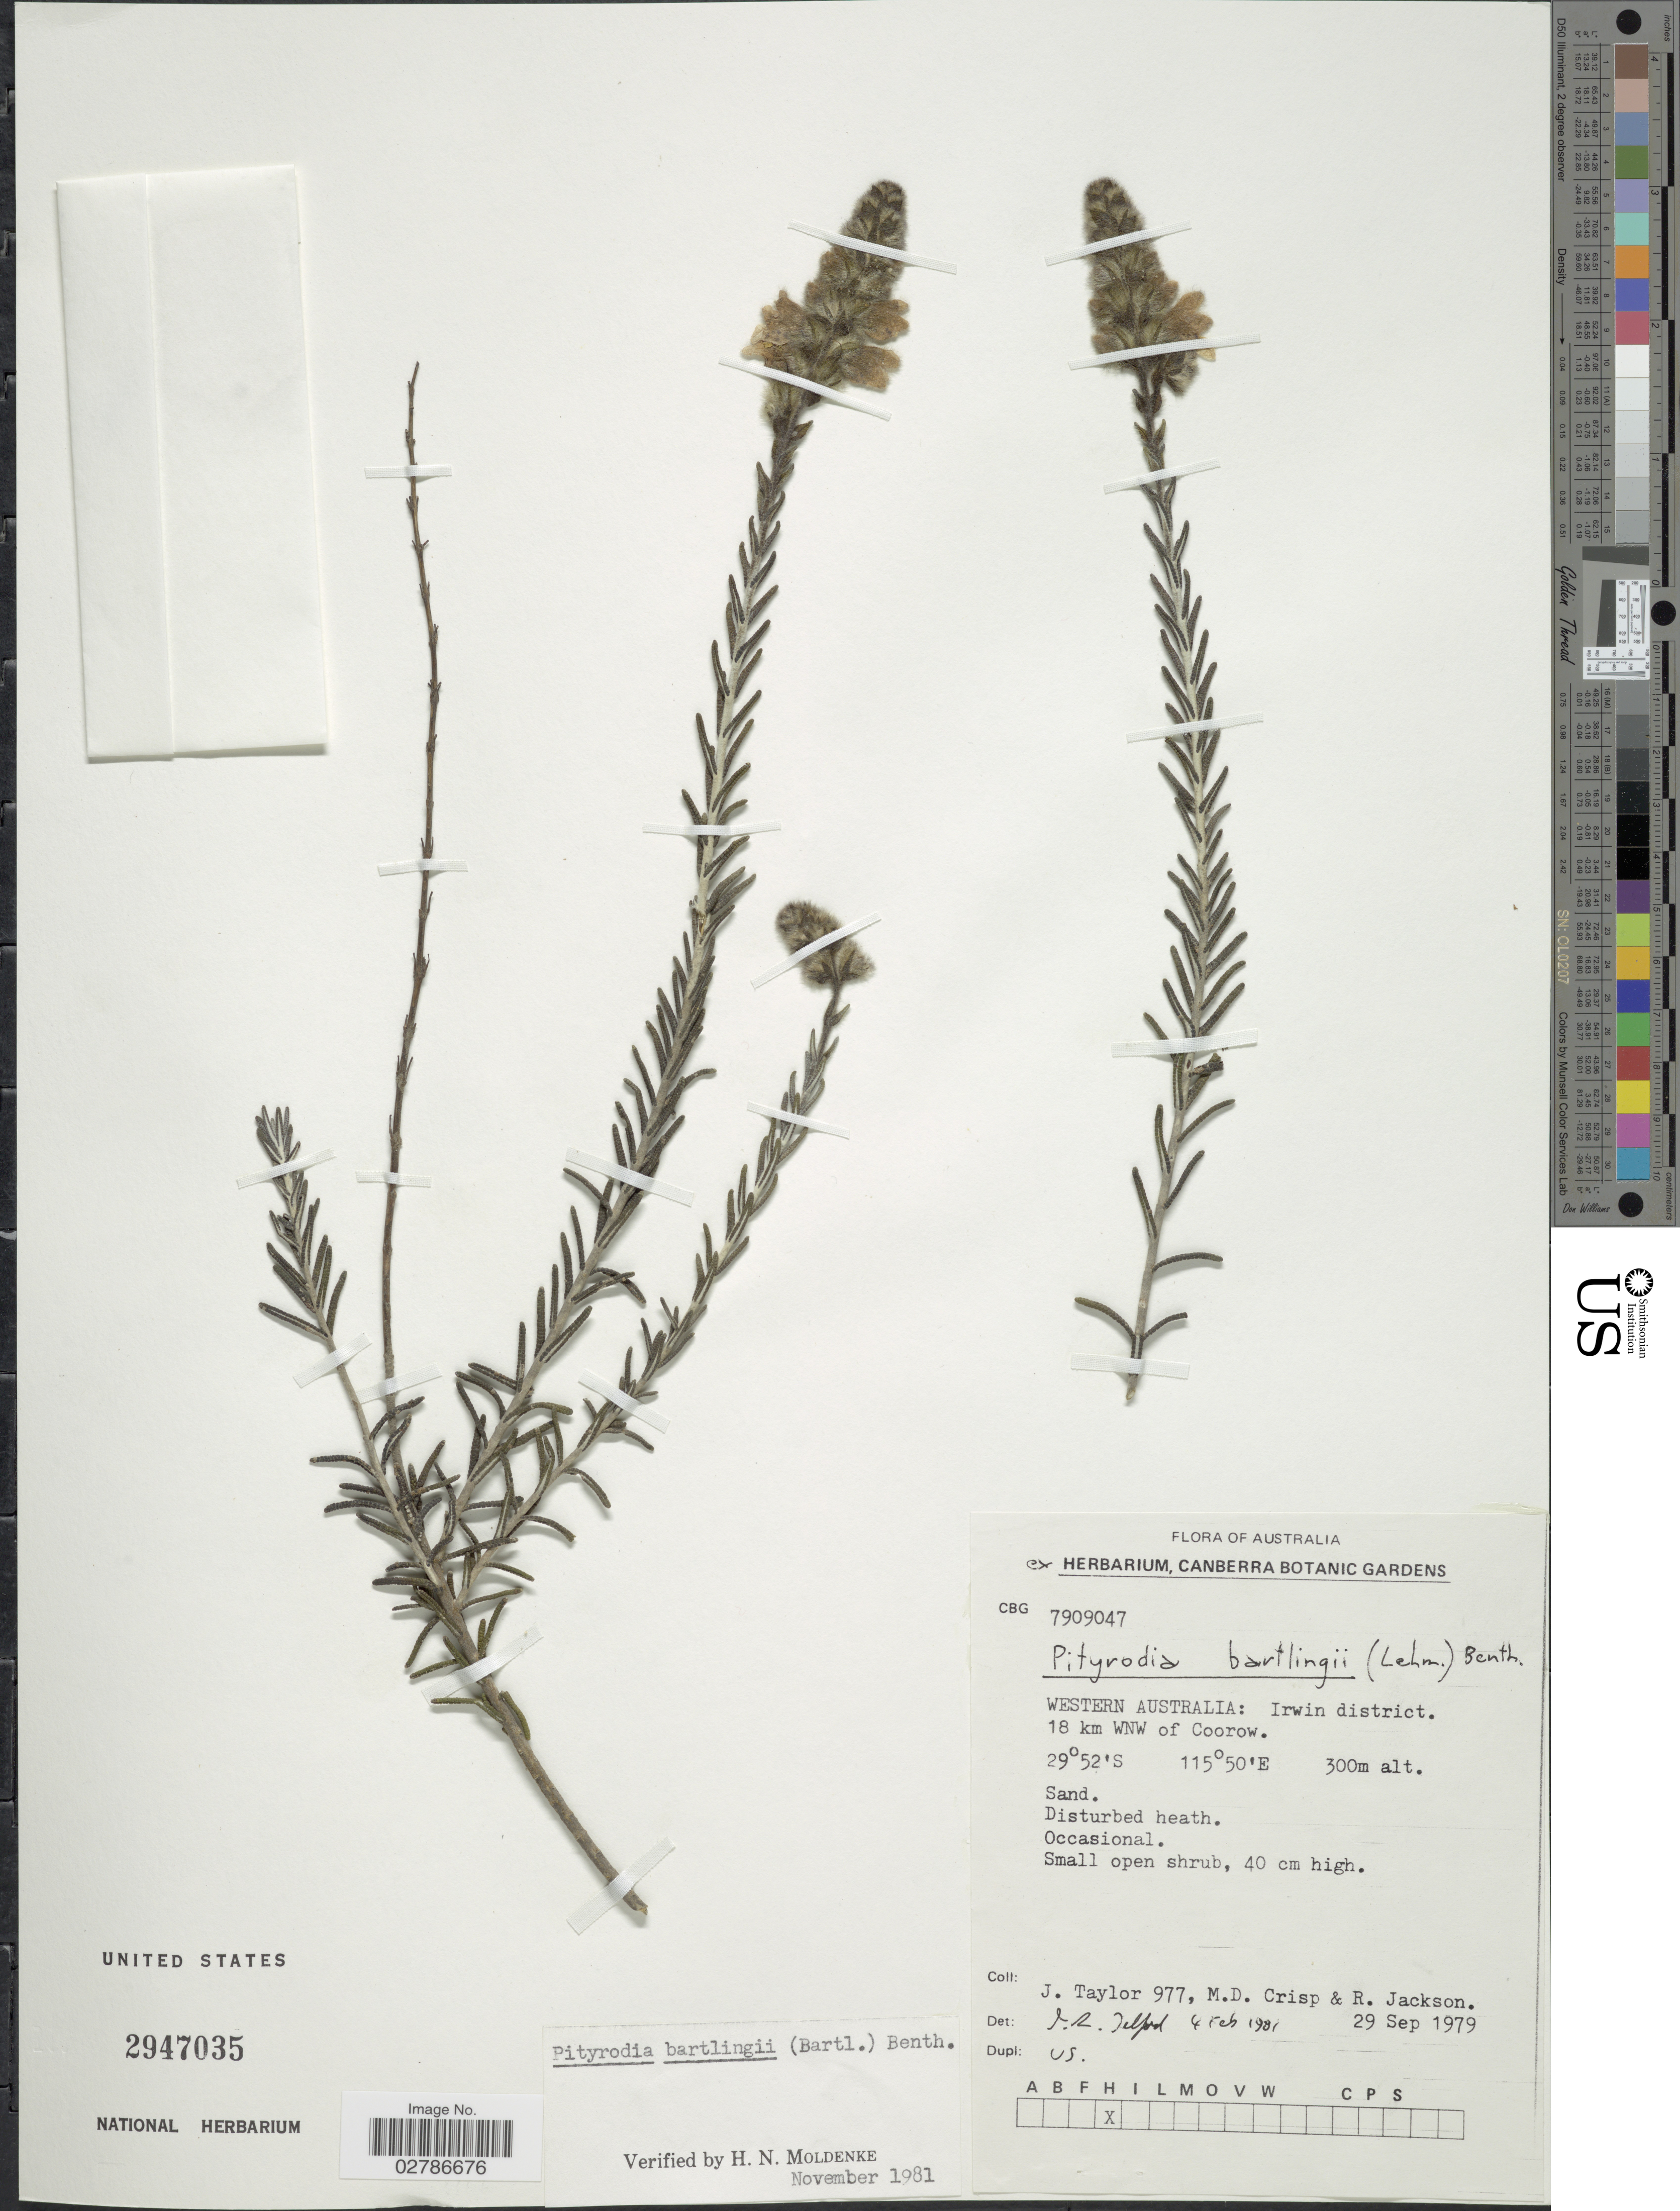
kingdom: Plantae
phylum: Tracheophyta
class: Magnoliopsida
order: Lamiales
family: Lamiaceae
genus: Pityrodia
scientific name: Pityrodia bartlingii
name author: (Lehm.) Benth.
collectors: J. Taylor, M. Crisp & R. Jackson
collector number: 977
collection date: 1979-09-29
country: Australia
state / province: Western Australia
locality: Irwin district. 18 km WNW of Coorow.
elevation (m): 300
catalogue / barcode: US 2947035